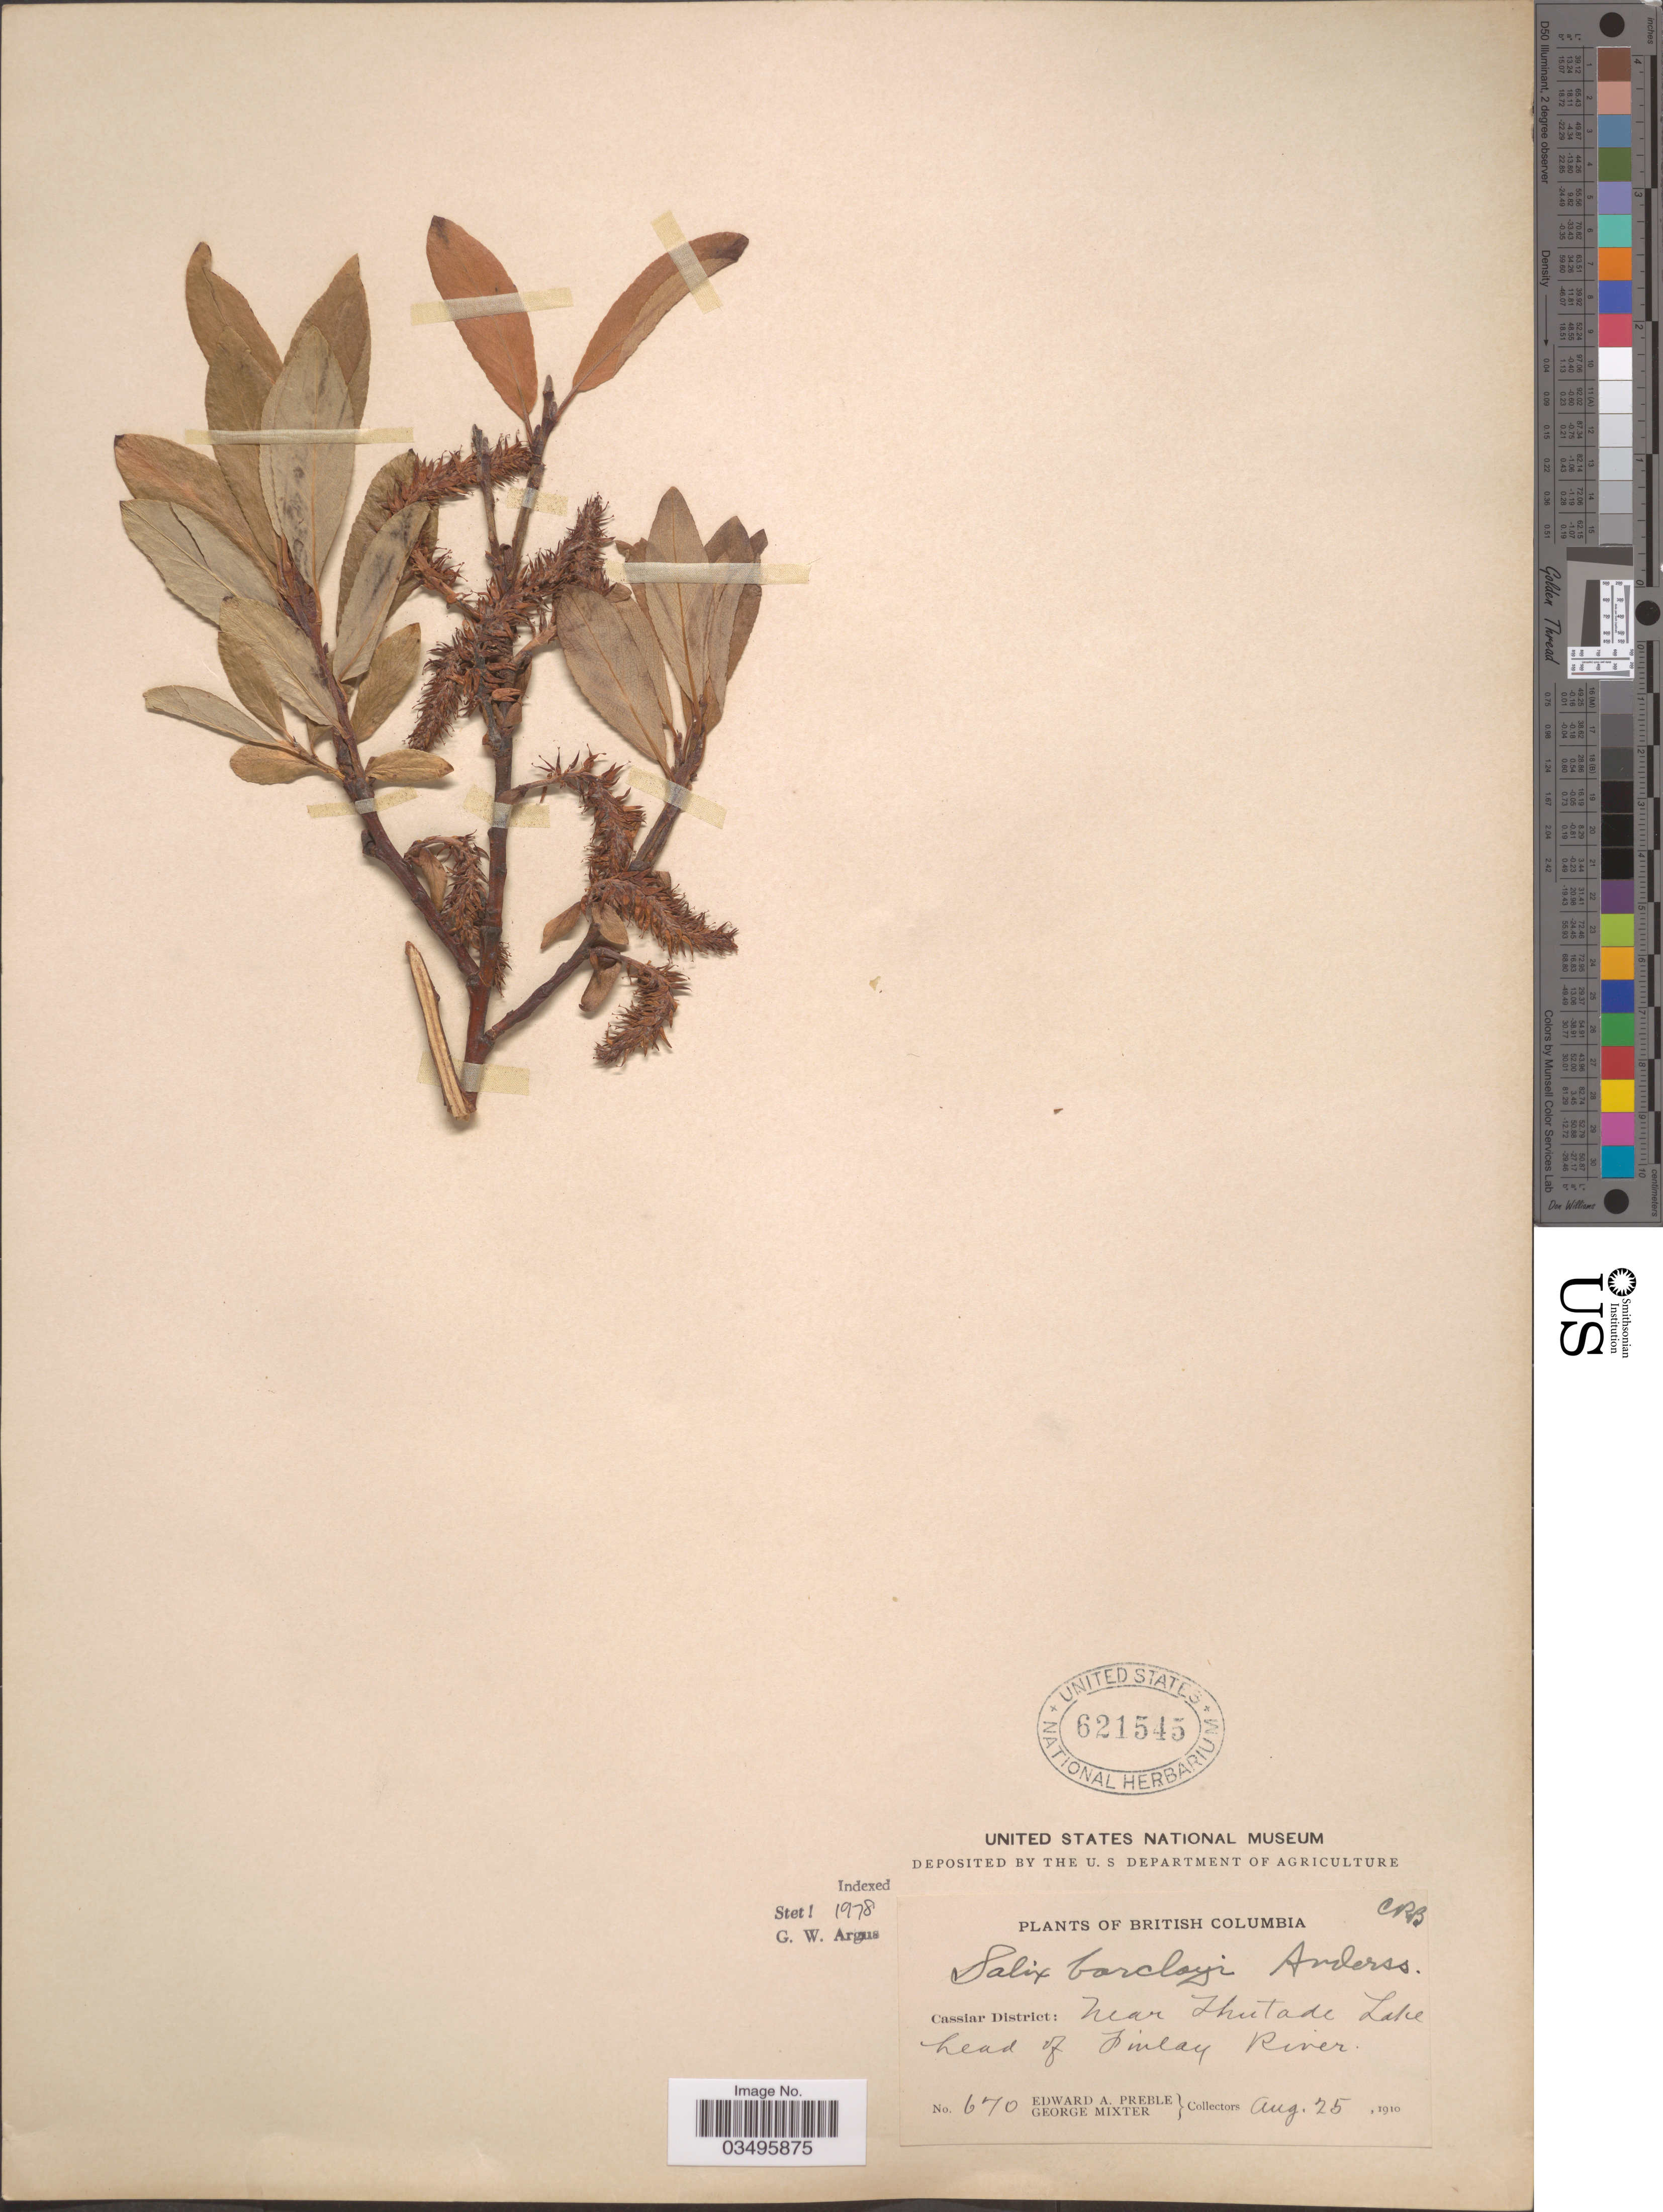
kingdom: Plantae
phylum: Tracheophyta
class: Magnoliopsida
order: Malpighiales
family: Salicaceae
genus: Salix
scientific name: Salix barclayi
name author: Andersson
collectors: E. Preble & G. Mixter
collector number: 670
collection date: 1910-08-25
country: Canada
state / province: British Columbia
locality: Cassiar District: Near Thutade Lake head of Finlay River.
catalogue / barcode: US 621545